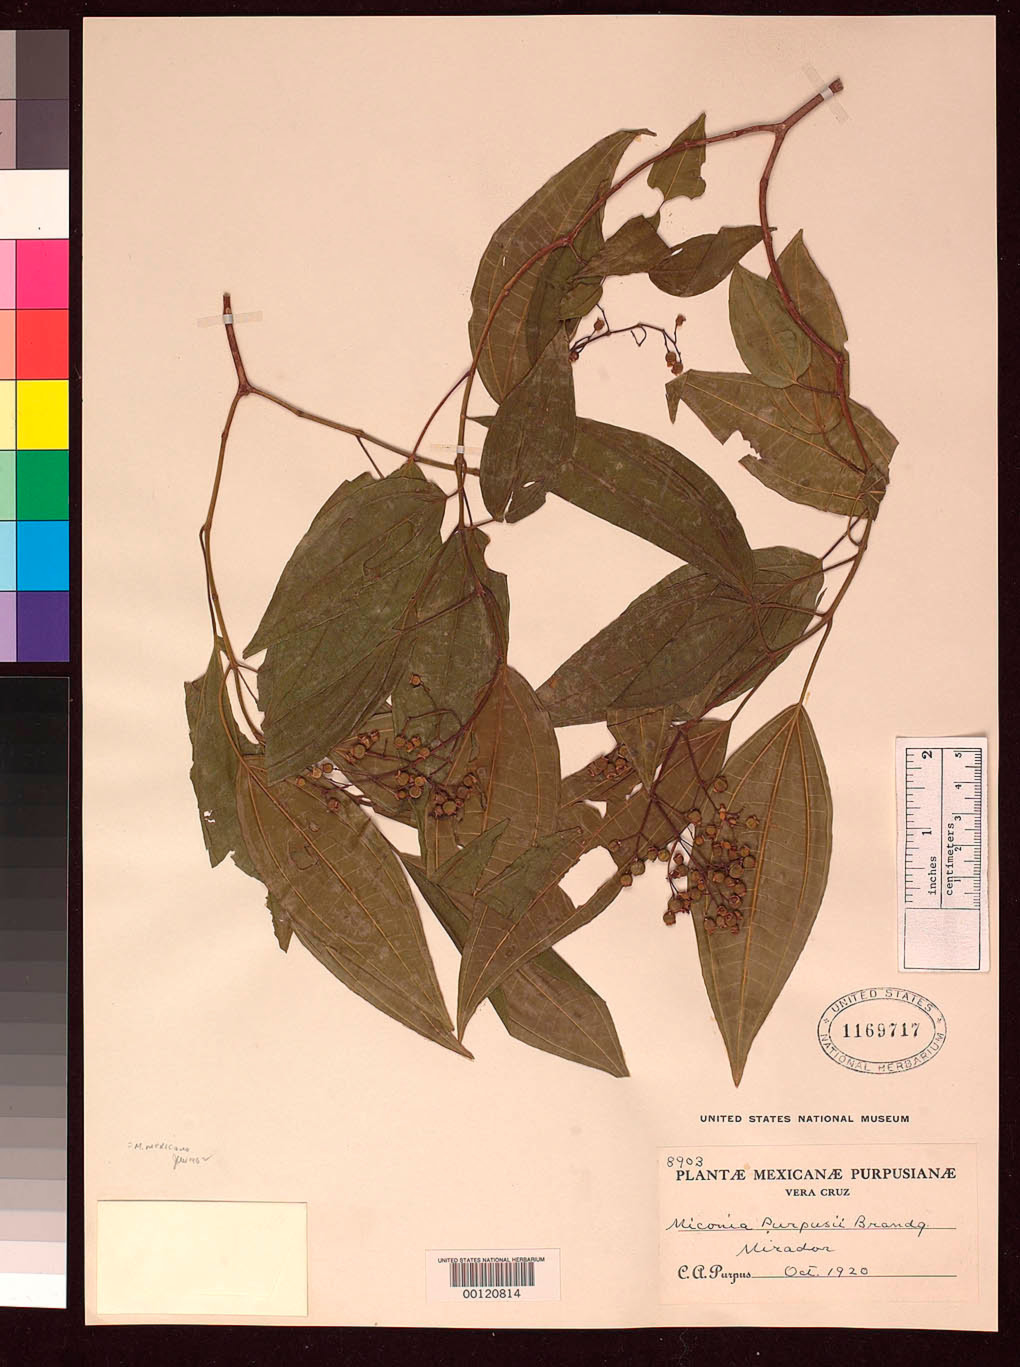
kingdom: Plantae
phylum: Tracheophyta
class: Magnoliopsida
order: Myrtales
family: Melastomataceae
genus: Miconia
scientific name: Miconia purpusii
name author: Brandegee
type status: Isotype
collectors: C. A. Purpus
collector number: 8903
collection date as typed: Oct 1920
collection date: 1920-10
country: Mexico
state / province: Veracruz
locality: Mirador.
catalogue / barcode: US 1169717